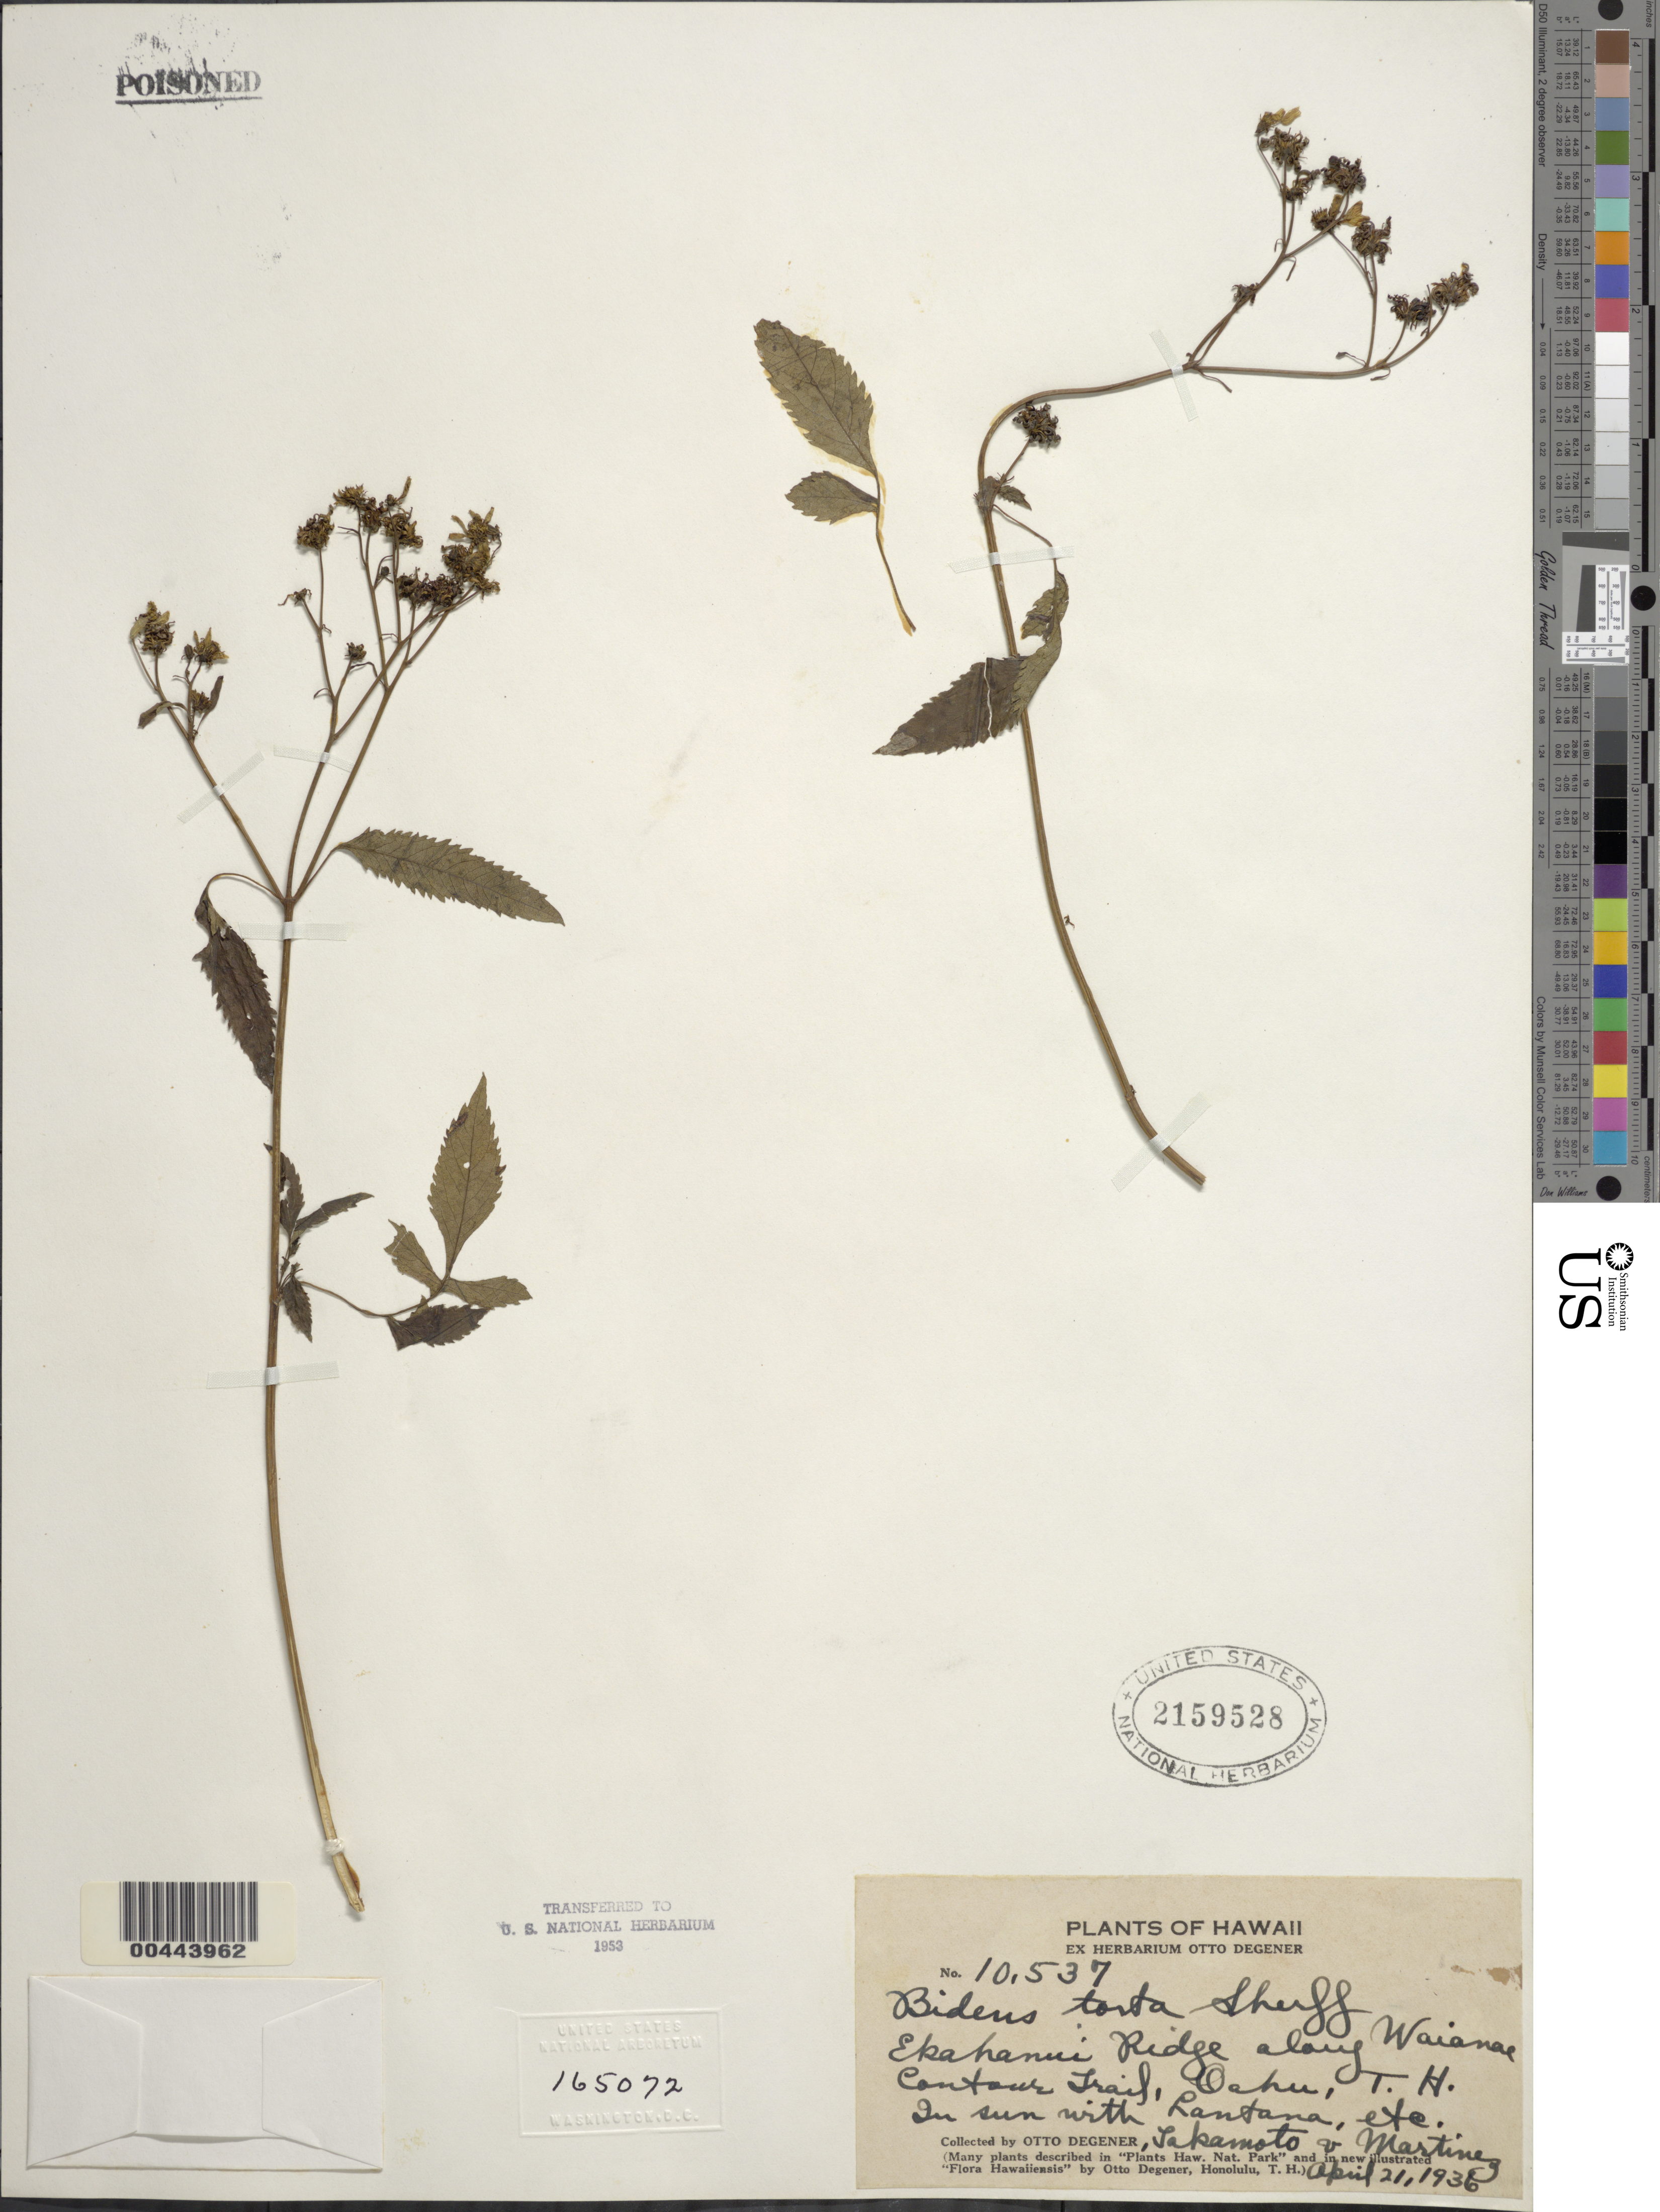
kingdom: Plantae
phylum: Tracheophyta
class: Magnoliopsida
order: Asterales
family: Asteraceae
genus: Bidens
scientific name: Bidens torta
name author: Sherff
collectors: O. Degener, -. Takamoto & -- Martinez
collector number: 10537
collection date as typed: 21 Apr 1936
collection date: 1936-04-21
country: United States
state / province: Hawaii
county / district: Honolulu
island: Oahu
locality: Ekahanui Ridge along Waianae Contour Trail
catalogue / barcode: US 2159528